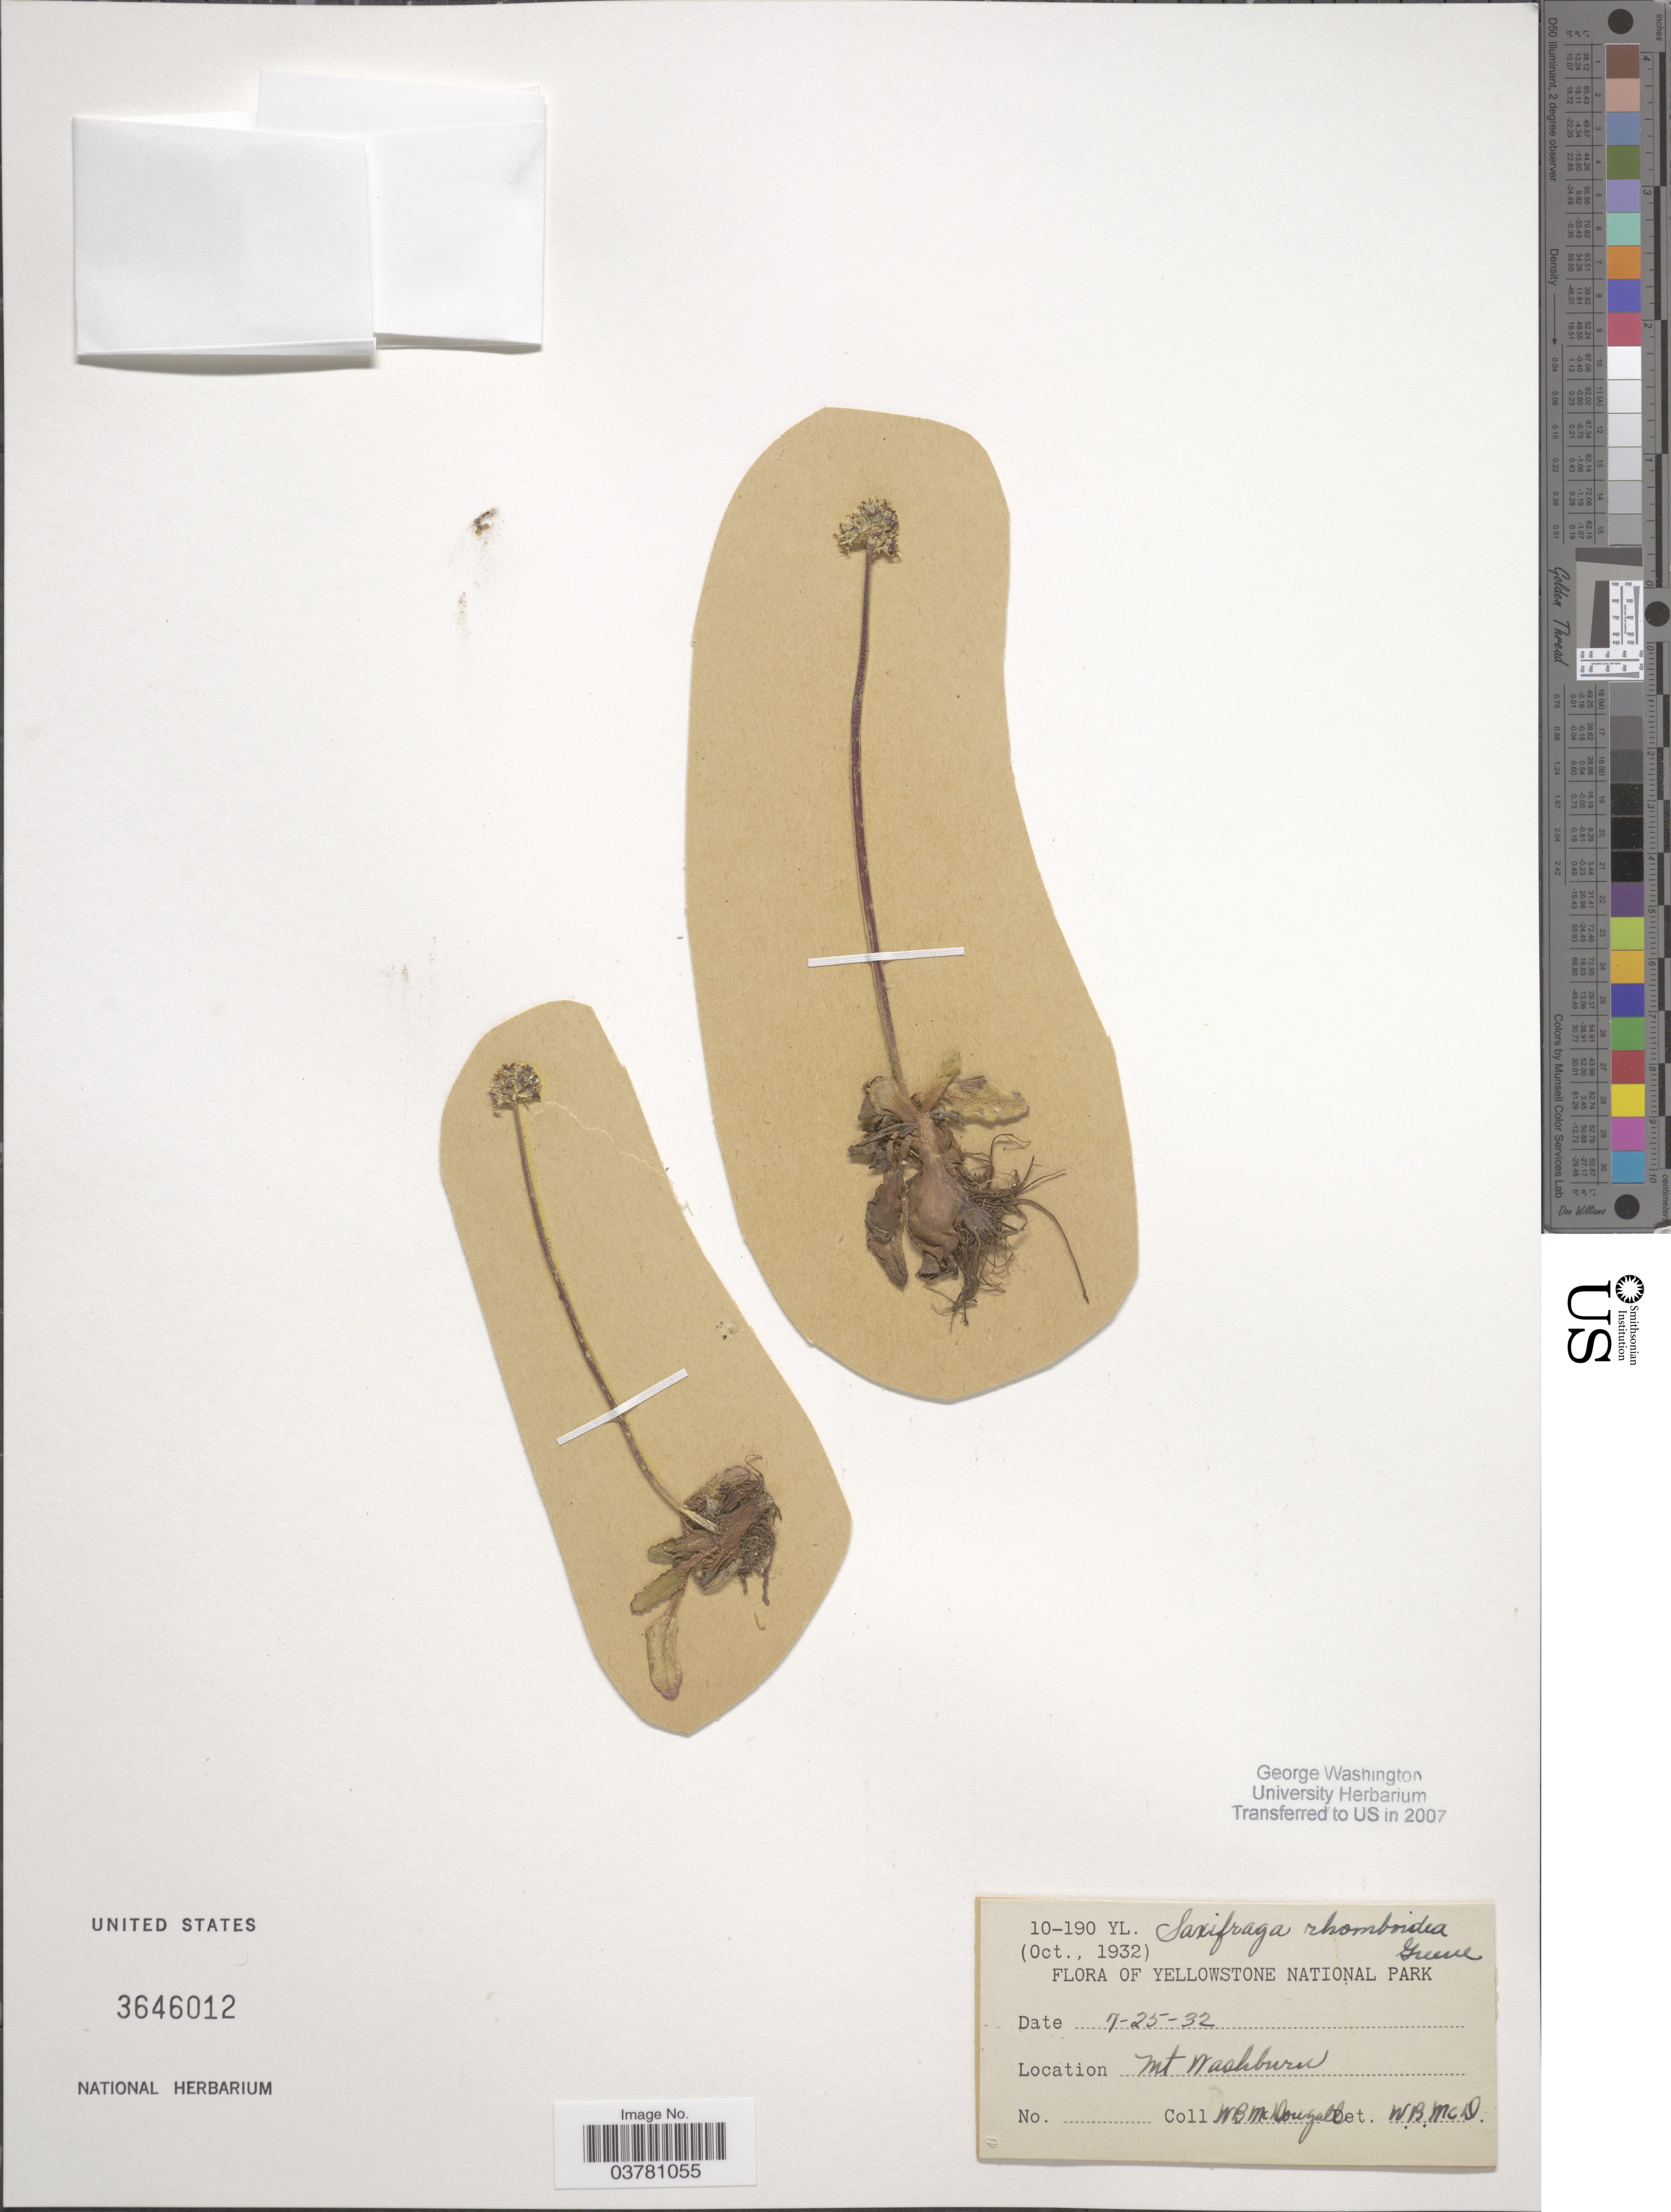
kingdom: Plantae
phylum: Tracheophyta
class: Magnoliopsida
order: Saxifragales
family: Saxifragaceae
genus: Micranthes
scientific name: Micranthes rhomboidea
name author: (Greene) Small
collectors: W. B. McDougal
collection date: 1932-07-25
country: United States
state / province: Wyoming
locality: Yellowstone National Park. Mt Washburn.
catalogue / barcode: US 3646012